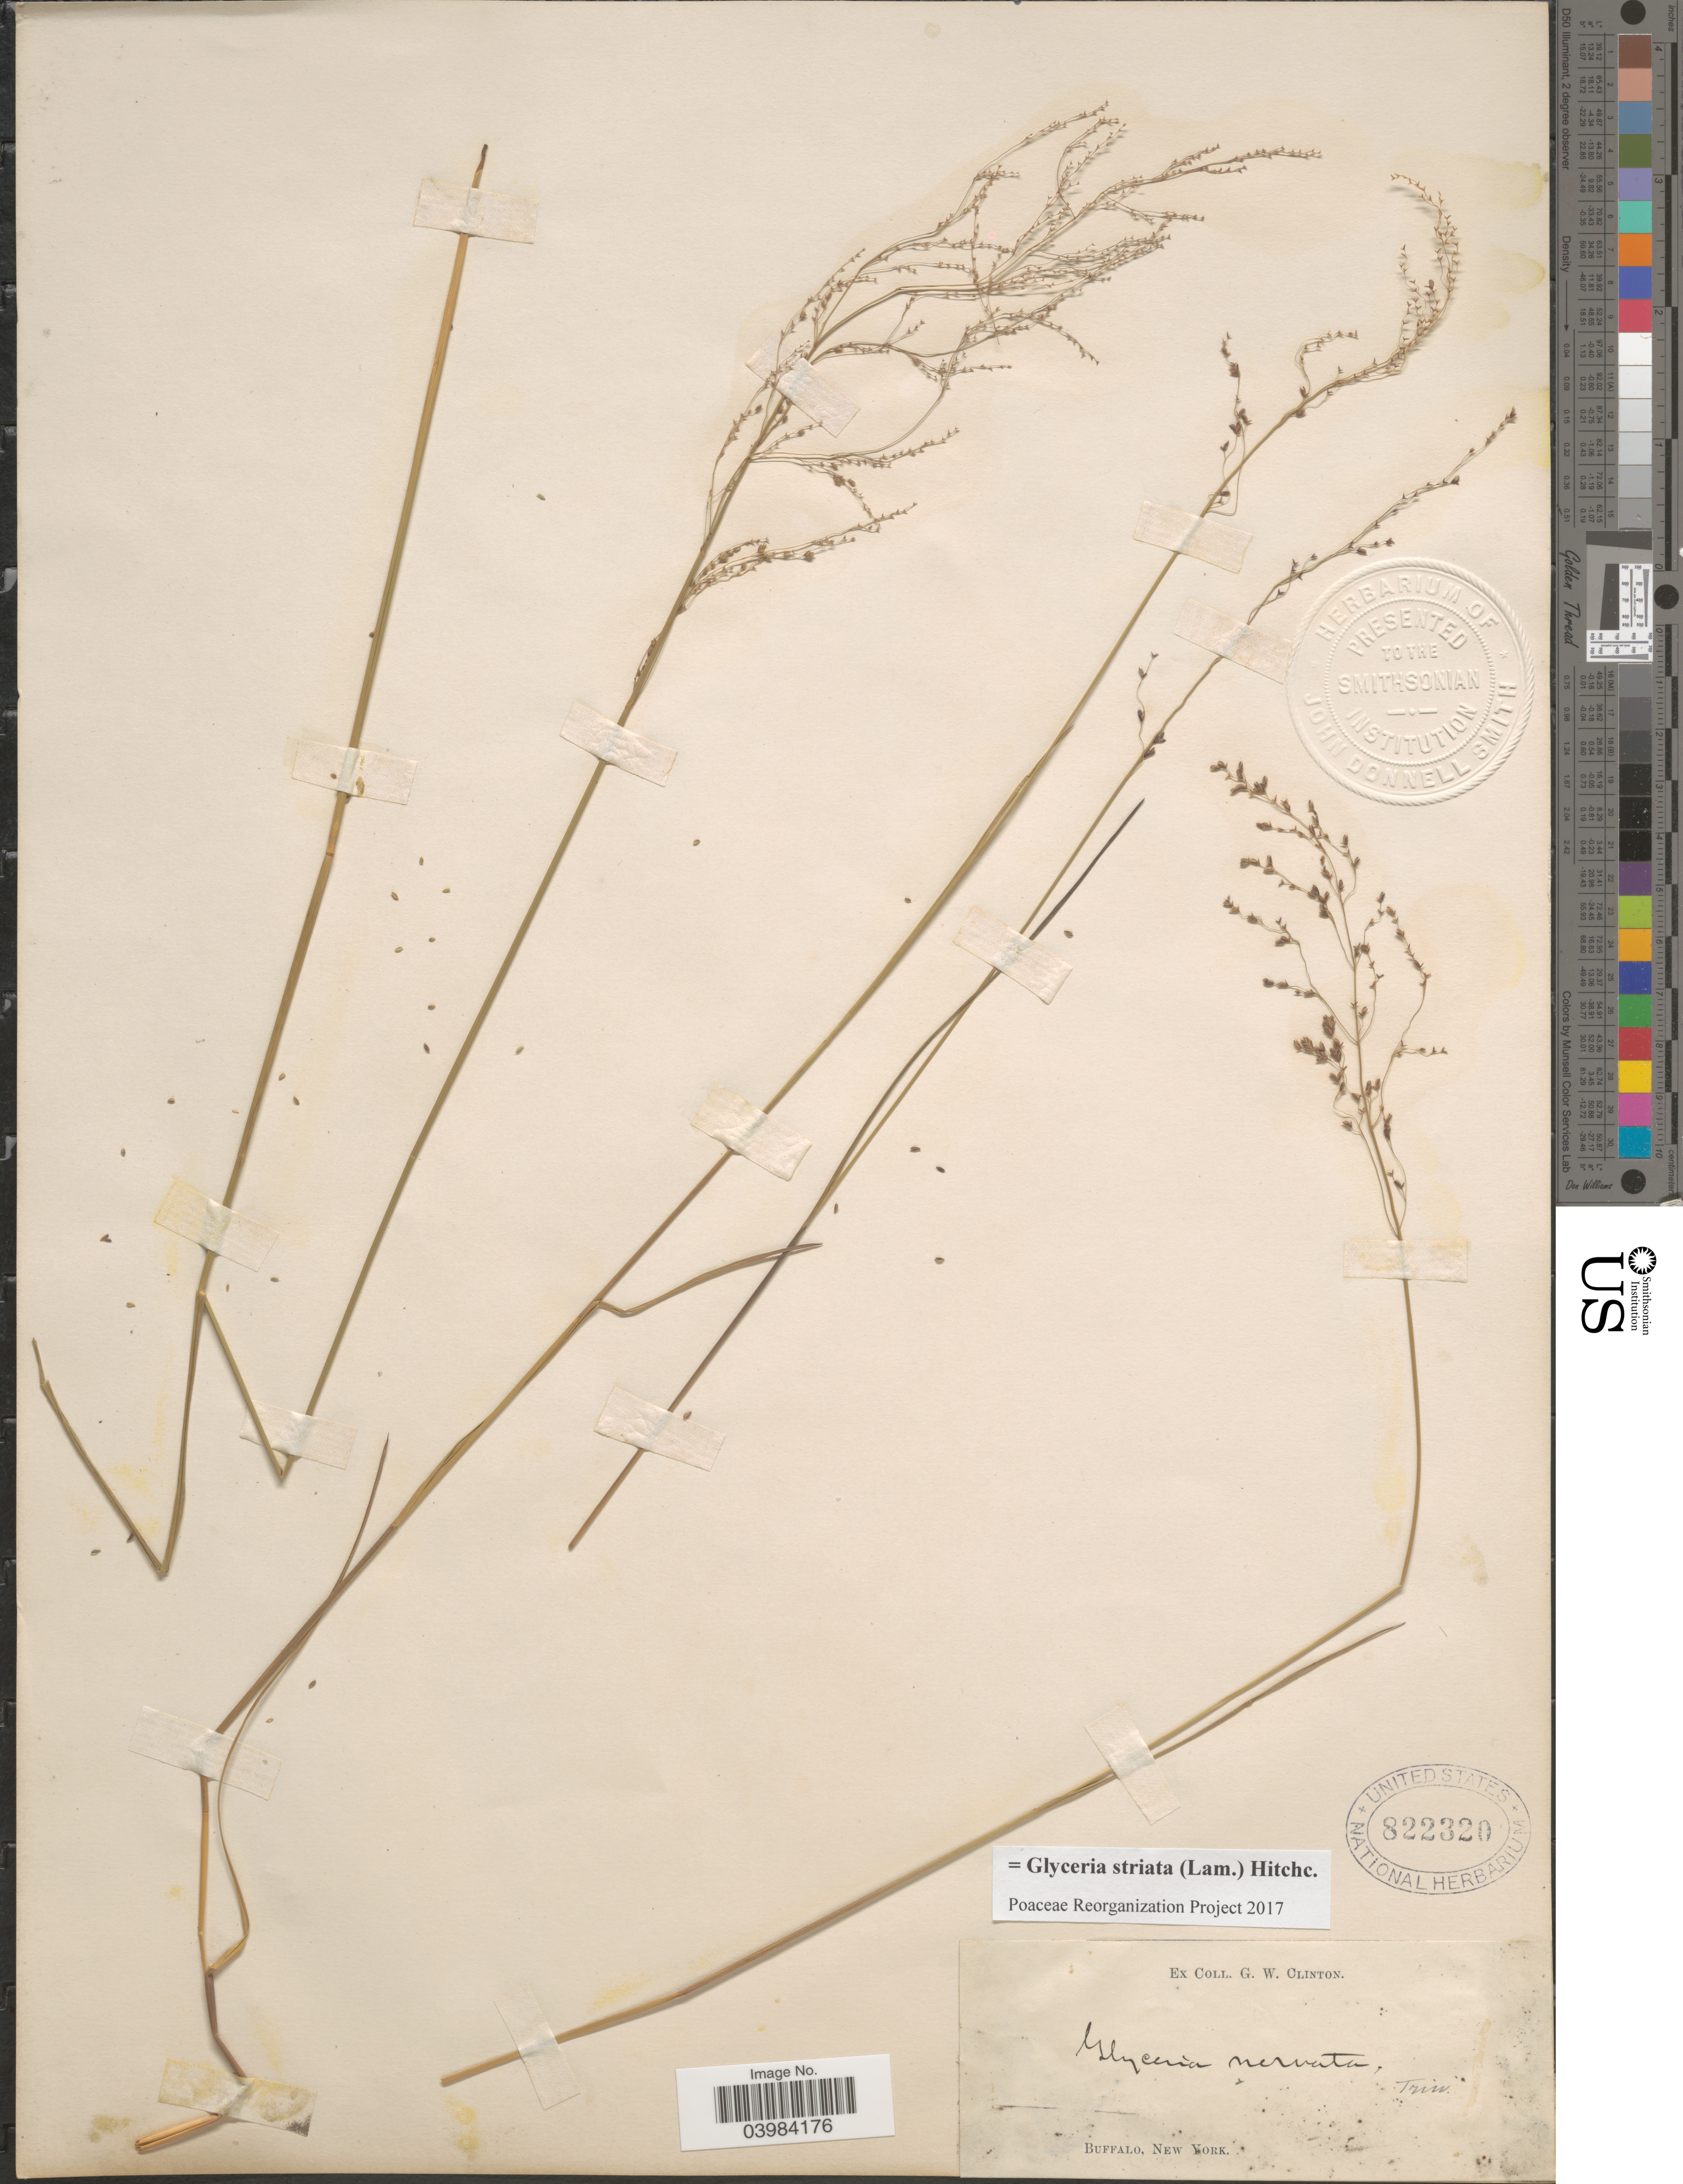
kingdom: Plantae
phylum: Tracheophyta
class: Liliopsida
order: Poales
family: Poaceae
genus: Glyceria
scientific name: Glyceria striata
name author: (Lam.) Hitchc.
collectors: G. W. Clinton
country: United States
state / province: New York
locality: Buffalo.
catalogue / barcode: US 822320